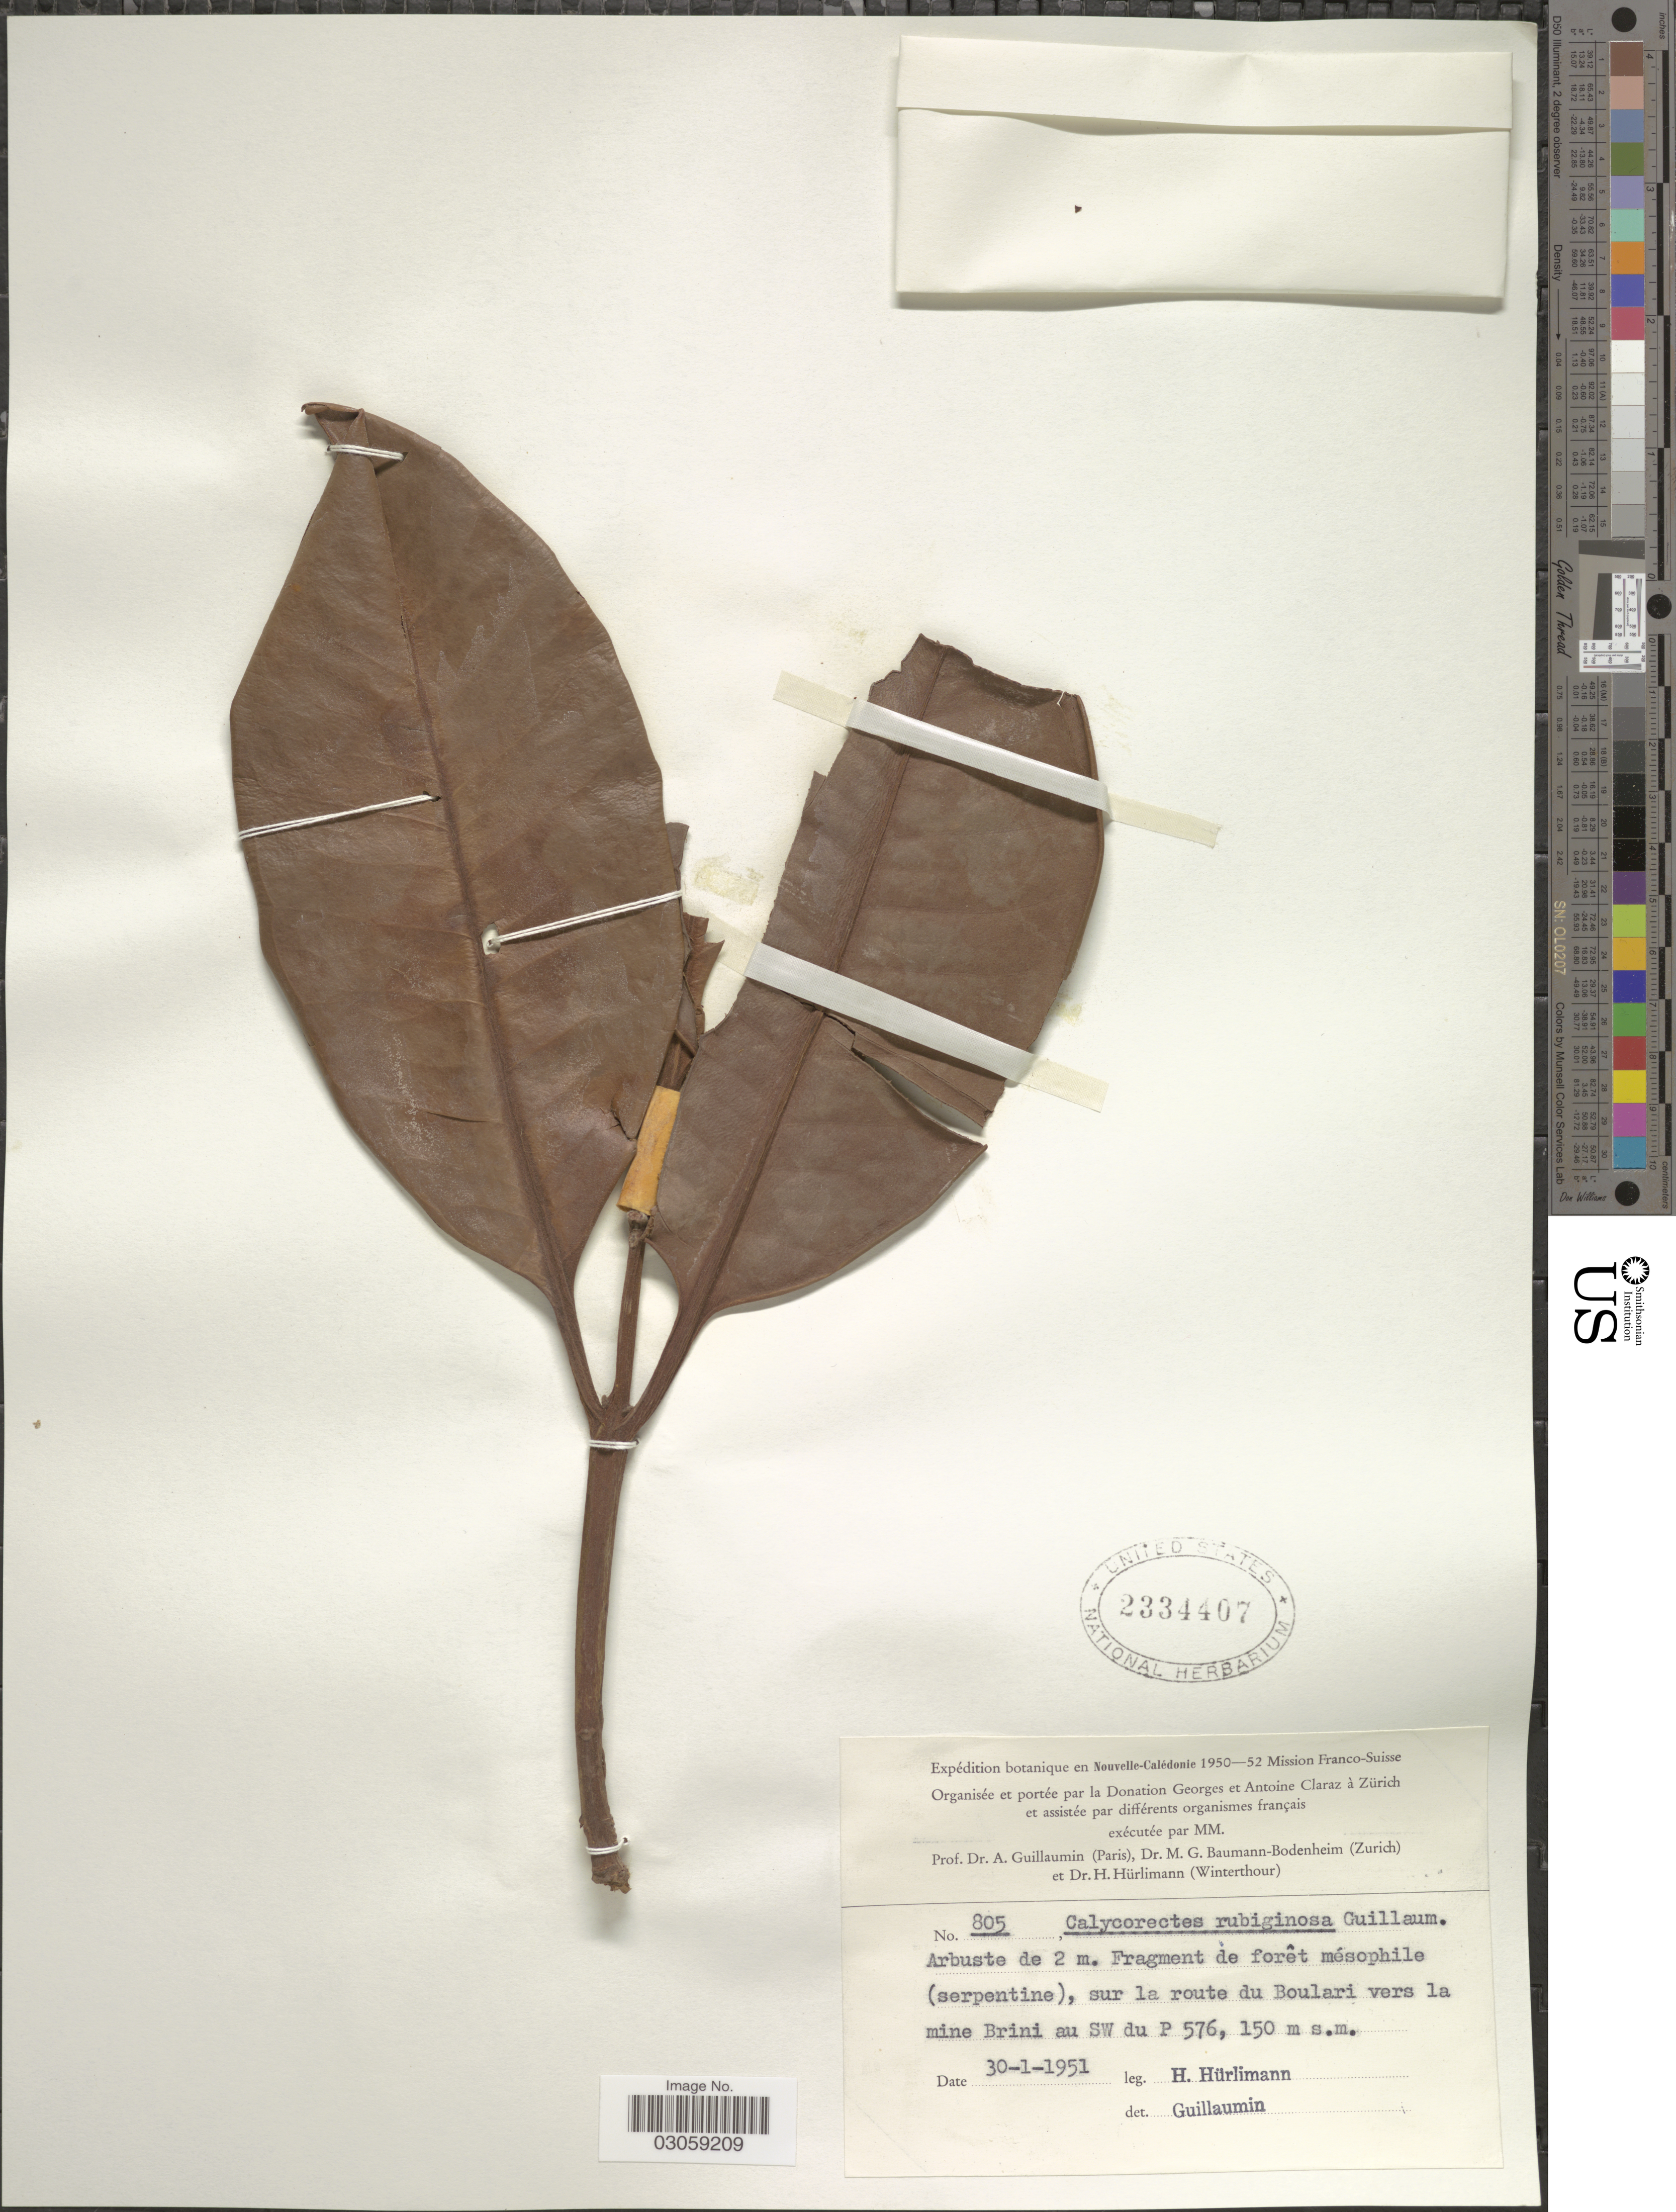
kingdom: Plantae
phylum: Tracheophyta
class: Magnoliopsida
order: Myrtales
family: Myrtaceae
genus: Eugenia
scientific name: Eugenia veillonii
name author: N. Snow & Callm.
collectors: H. Hürlimann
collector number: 805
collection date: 1951-01-30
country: New Caledonia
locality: En Nouvelle-Calédonie. Sur la route du Boulari vers la mine Brini au SW du P 576.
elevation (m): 150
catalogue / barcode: US 2334407